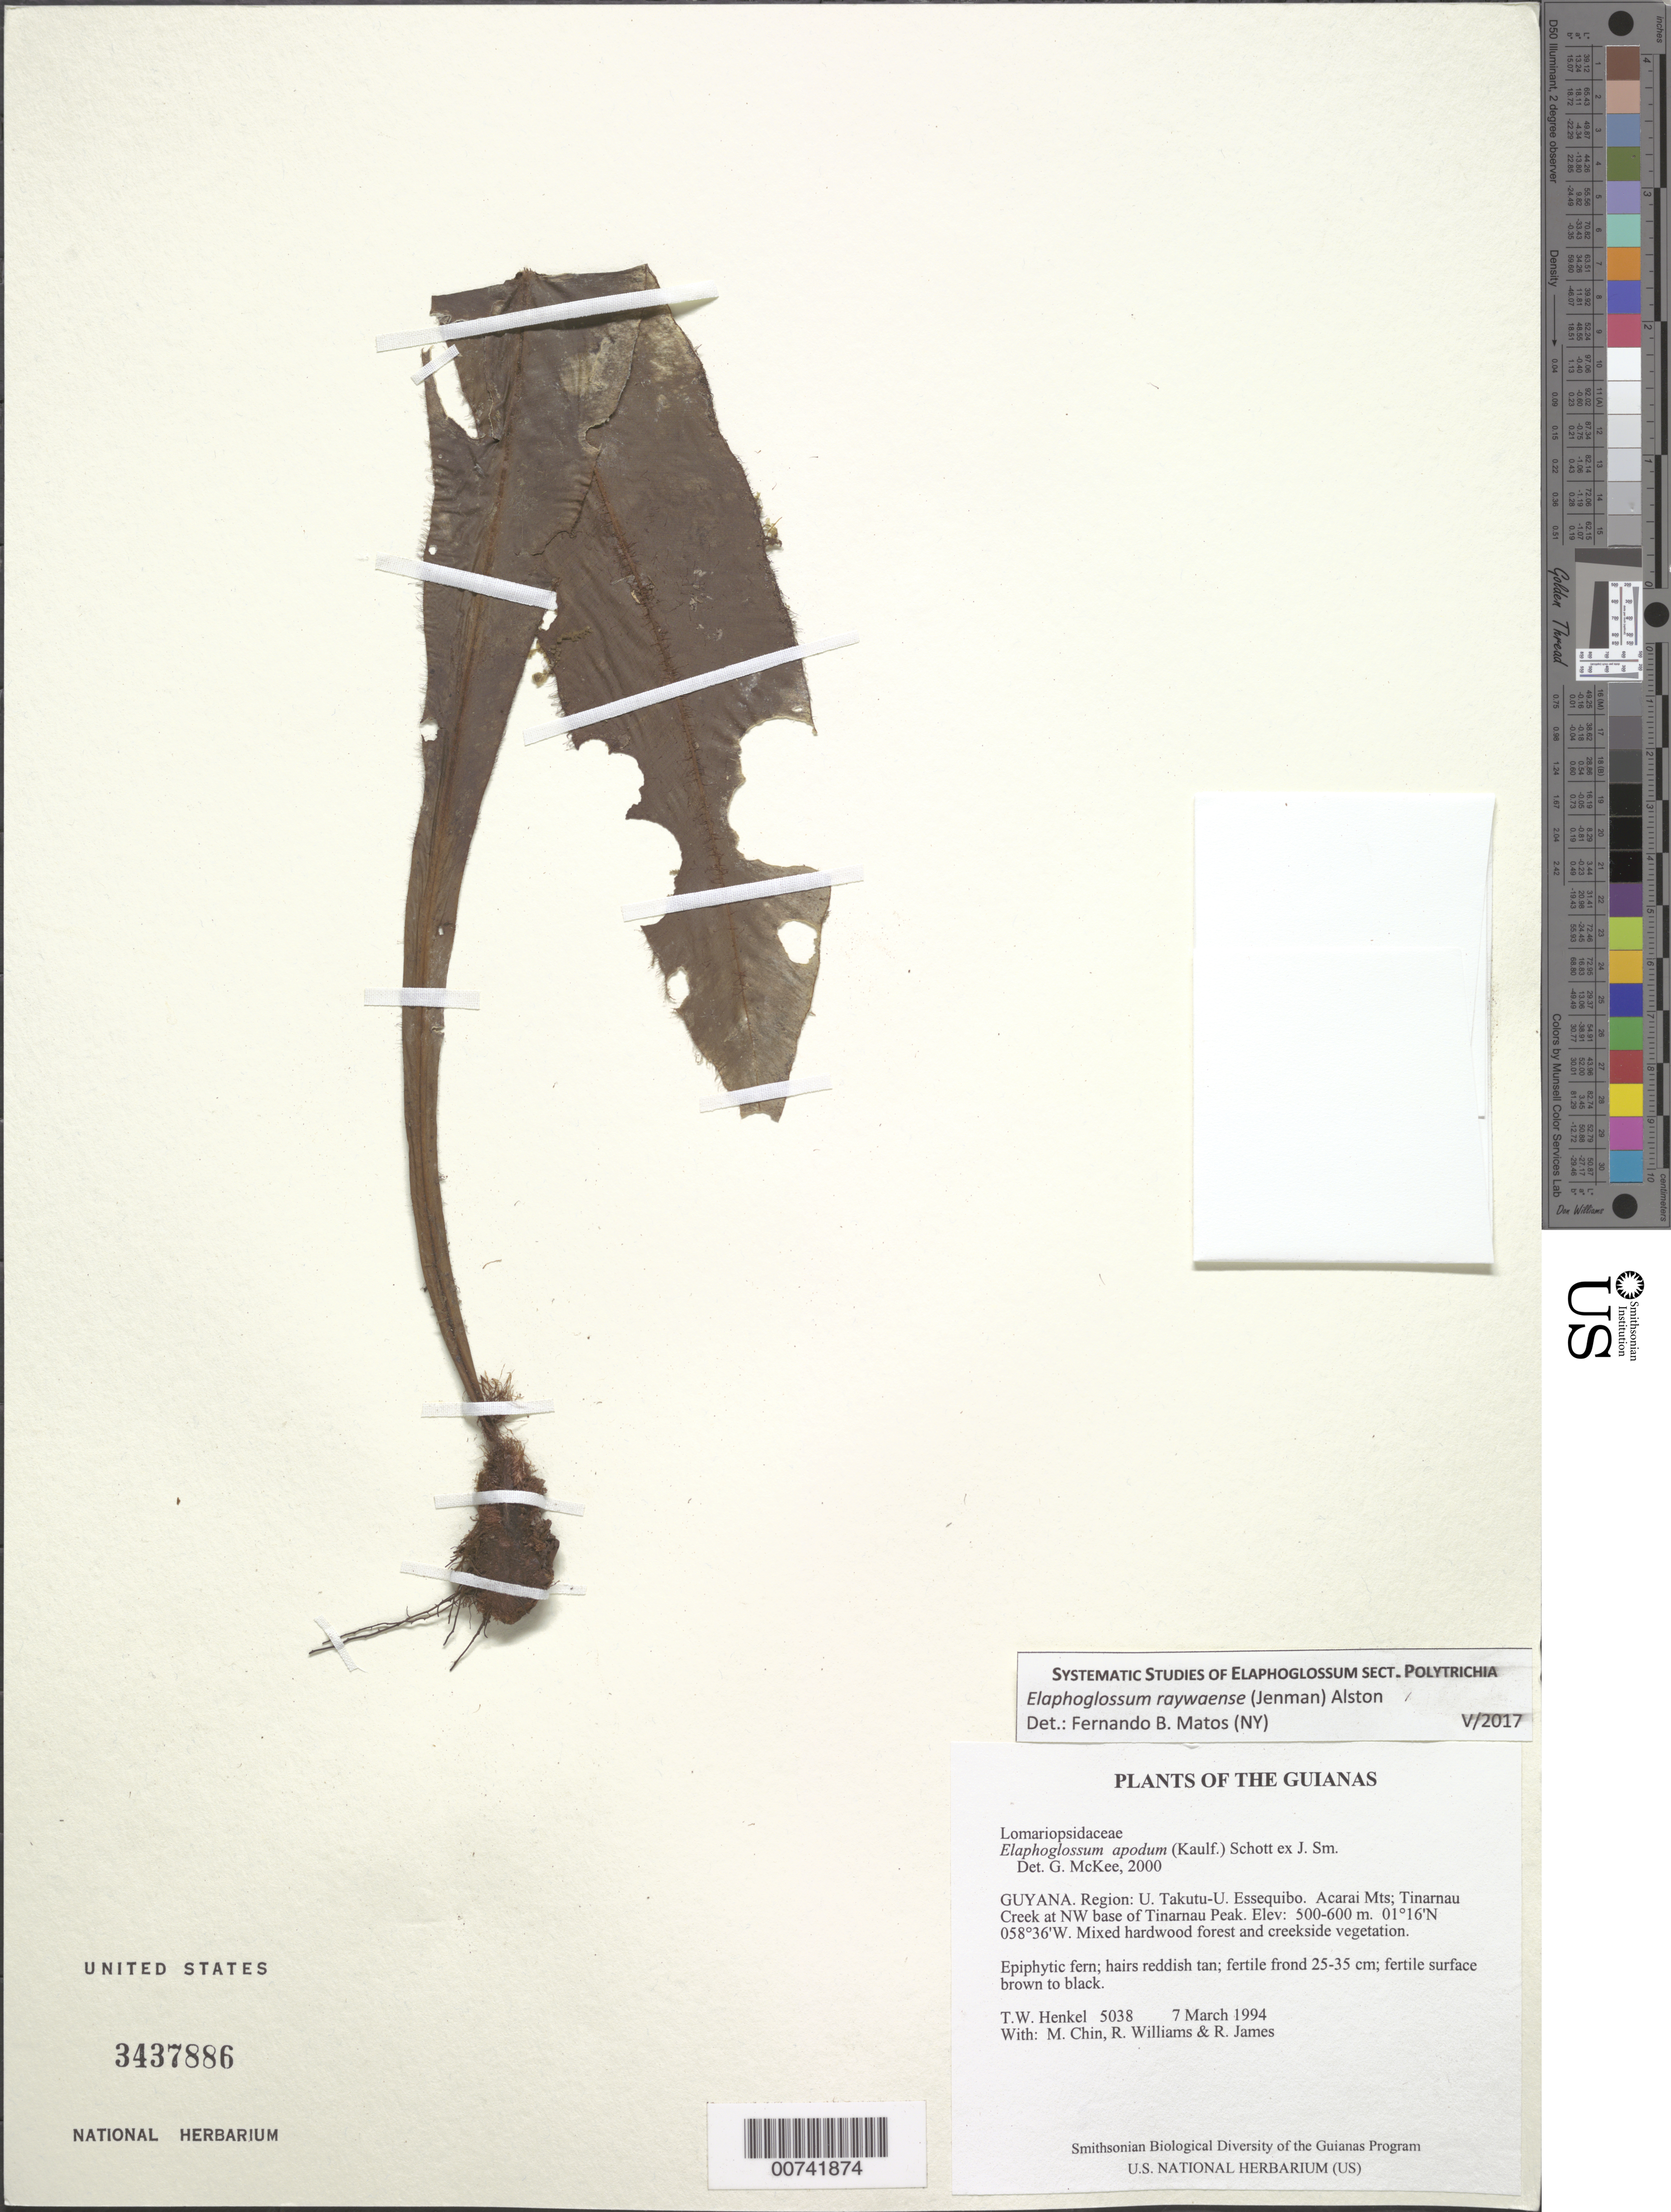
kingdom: Plantae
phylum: Tracheophyta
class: Polypodiopsida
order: Polypodiales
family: Dryopteridaceae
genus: Elaphoglossum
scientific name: Elaphoglossum apodum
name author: (Kaulf.) Schott ex J. Sm.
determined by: McKee, G. S., (US), NMNH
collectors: T. Henkel, M. Chin, R. Williams & R. James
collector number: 5038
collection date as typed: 7 March 1994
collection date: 1994-03-07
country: Guyana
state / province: U. Takutu-U. Essequibo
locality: Acarai Mts; Tinarnau Creek at NW base of Tinarnau Peak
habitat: Mixed hardwood forest and creekside vegetation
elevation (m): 500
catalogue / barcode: US 3437886